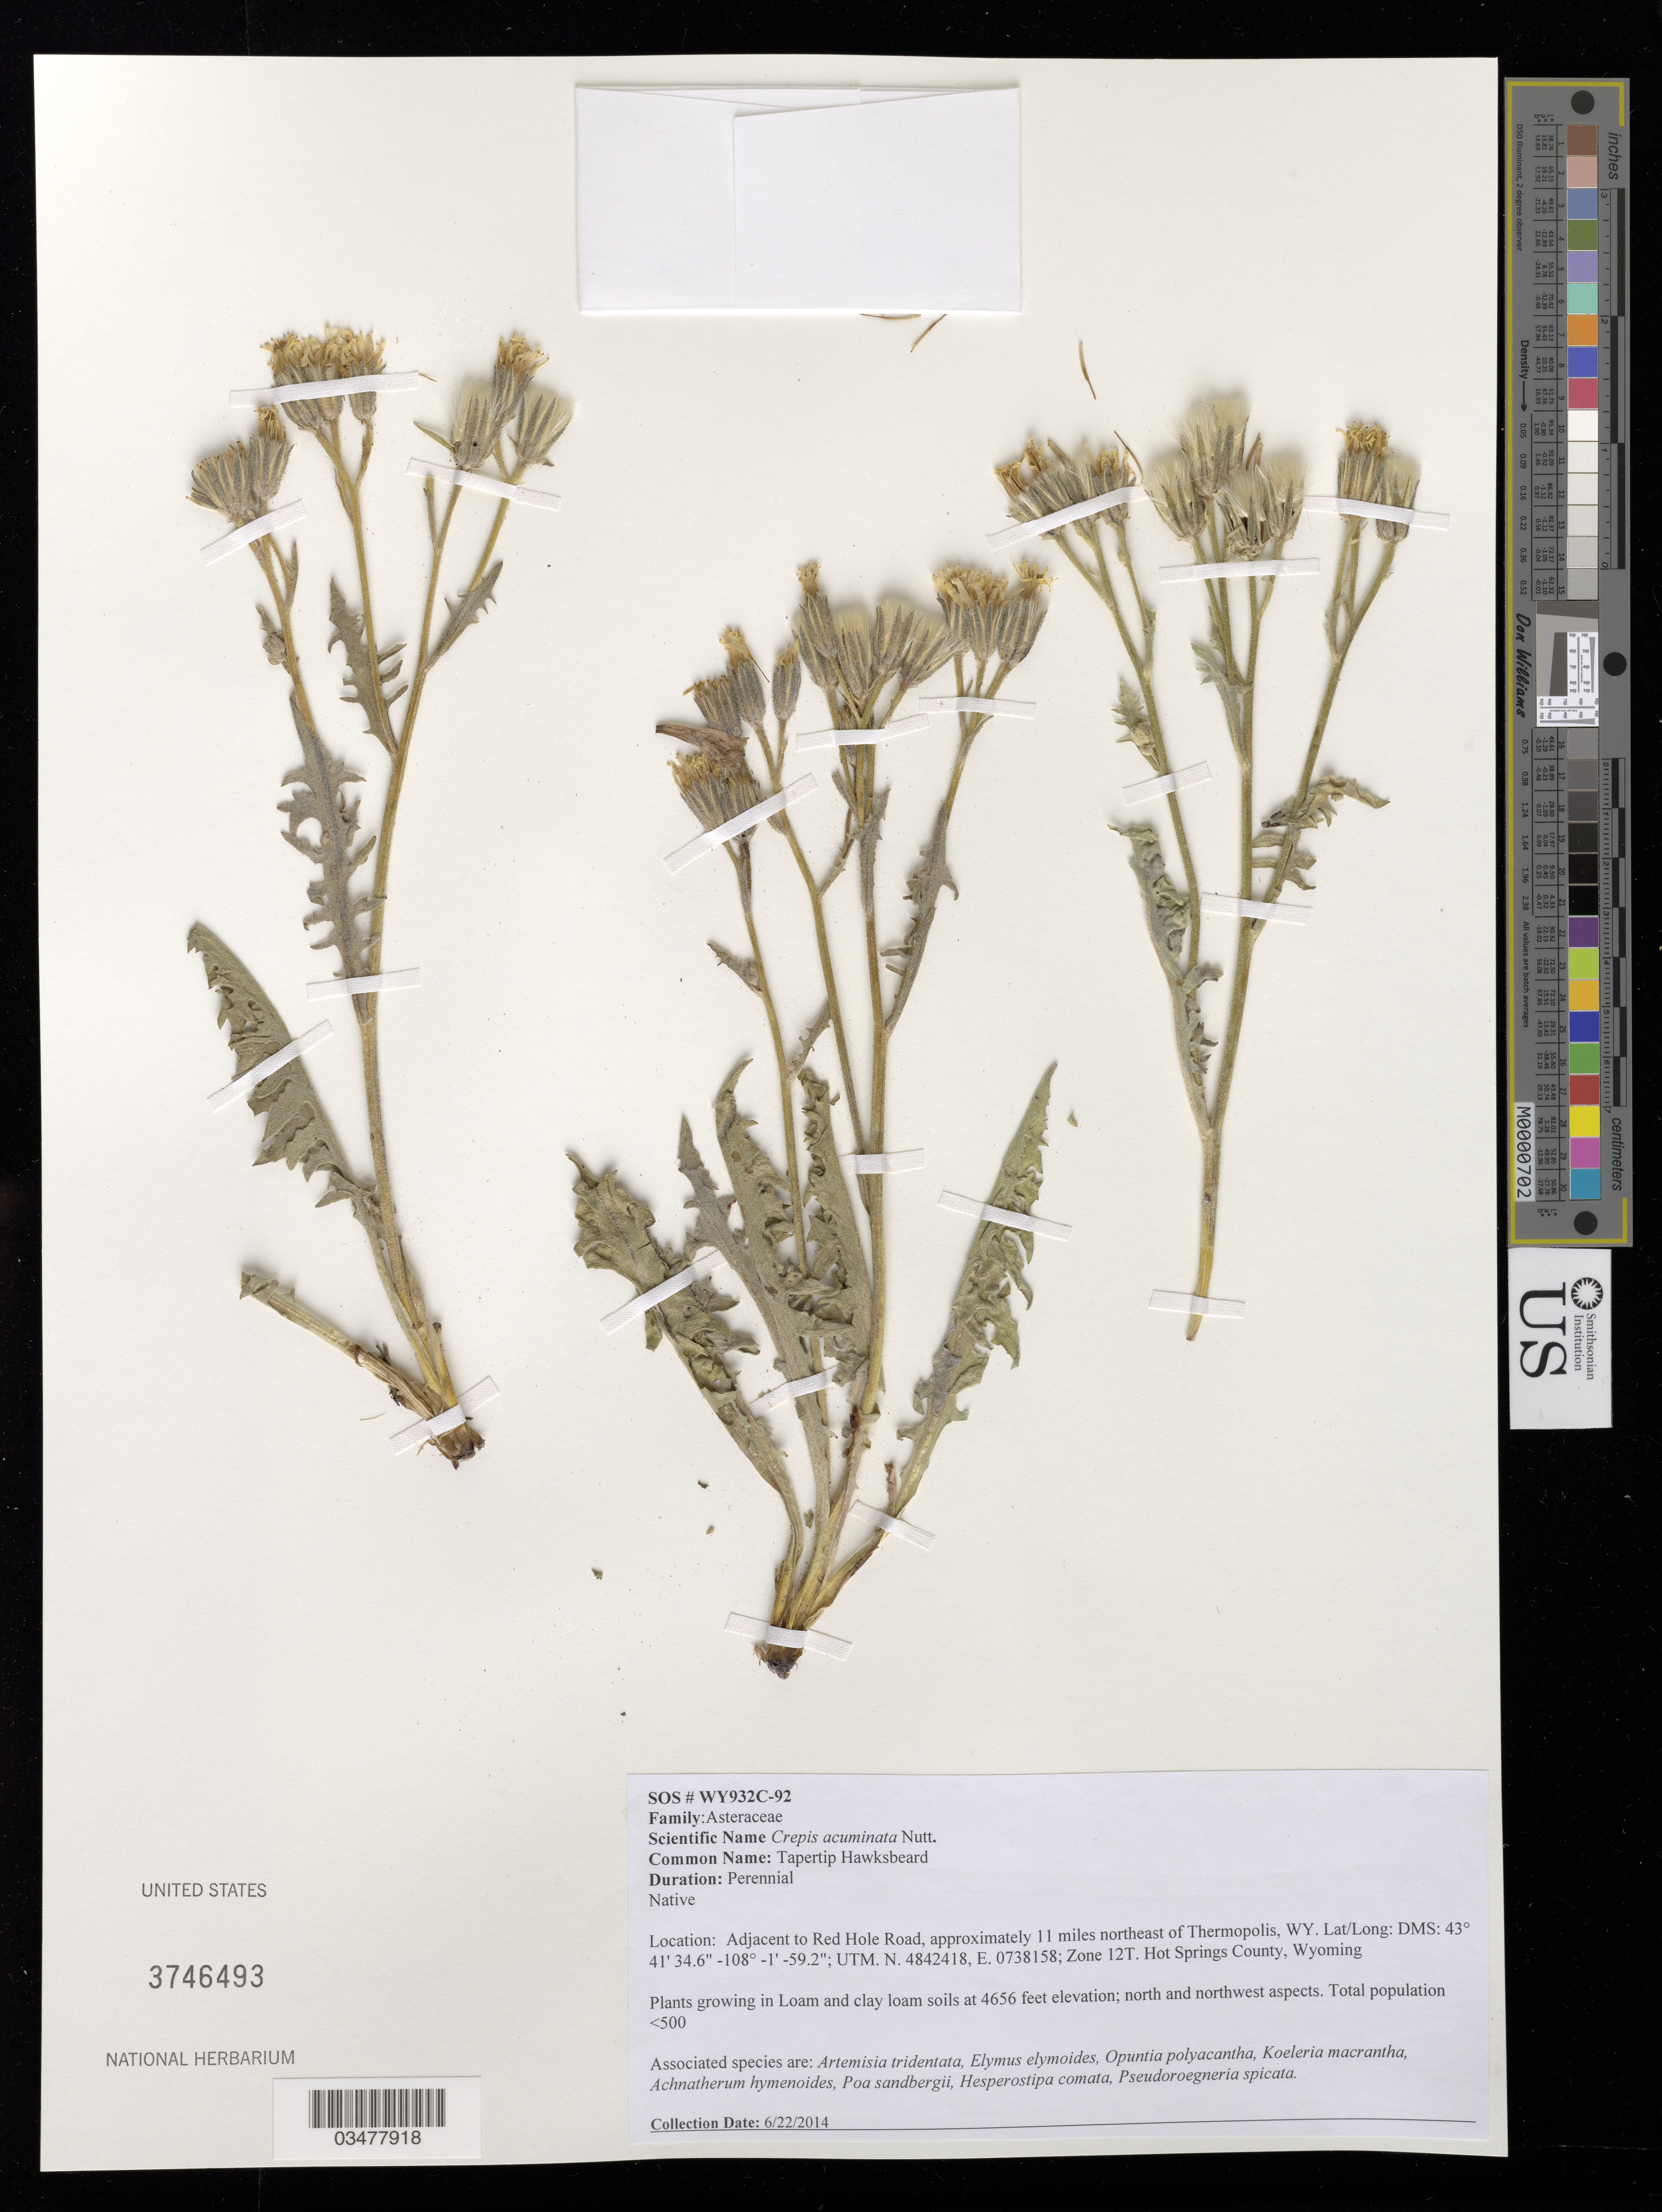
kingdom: Plantae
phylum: Tracheophyta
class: Magnoliopsida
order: Asterales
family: Asteraceae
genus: Crepis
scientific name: Crepis acuminata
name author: Nutt.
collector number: WY932C-92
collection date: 2014-06-22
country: United States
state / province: Wyoming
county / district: Hot Springs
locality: Adjacent to Red Hole Road, 11 mi. NE of Thermopolis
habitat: Loam and clay loam. With Artemisia tridentata, Elymus elymoides, Opunthia polycantha, etc.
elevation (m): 1419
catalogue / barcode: US 3746493